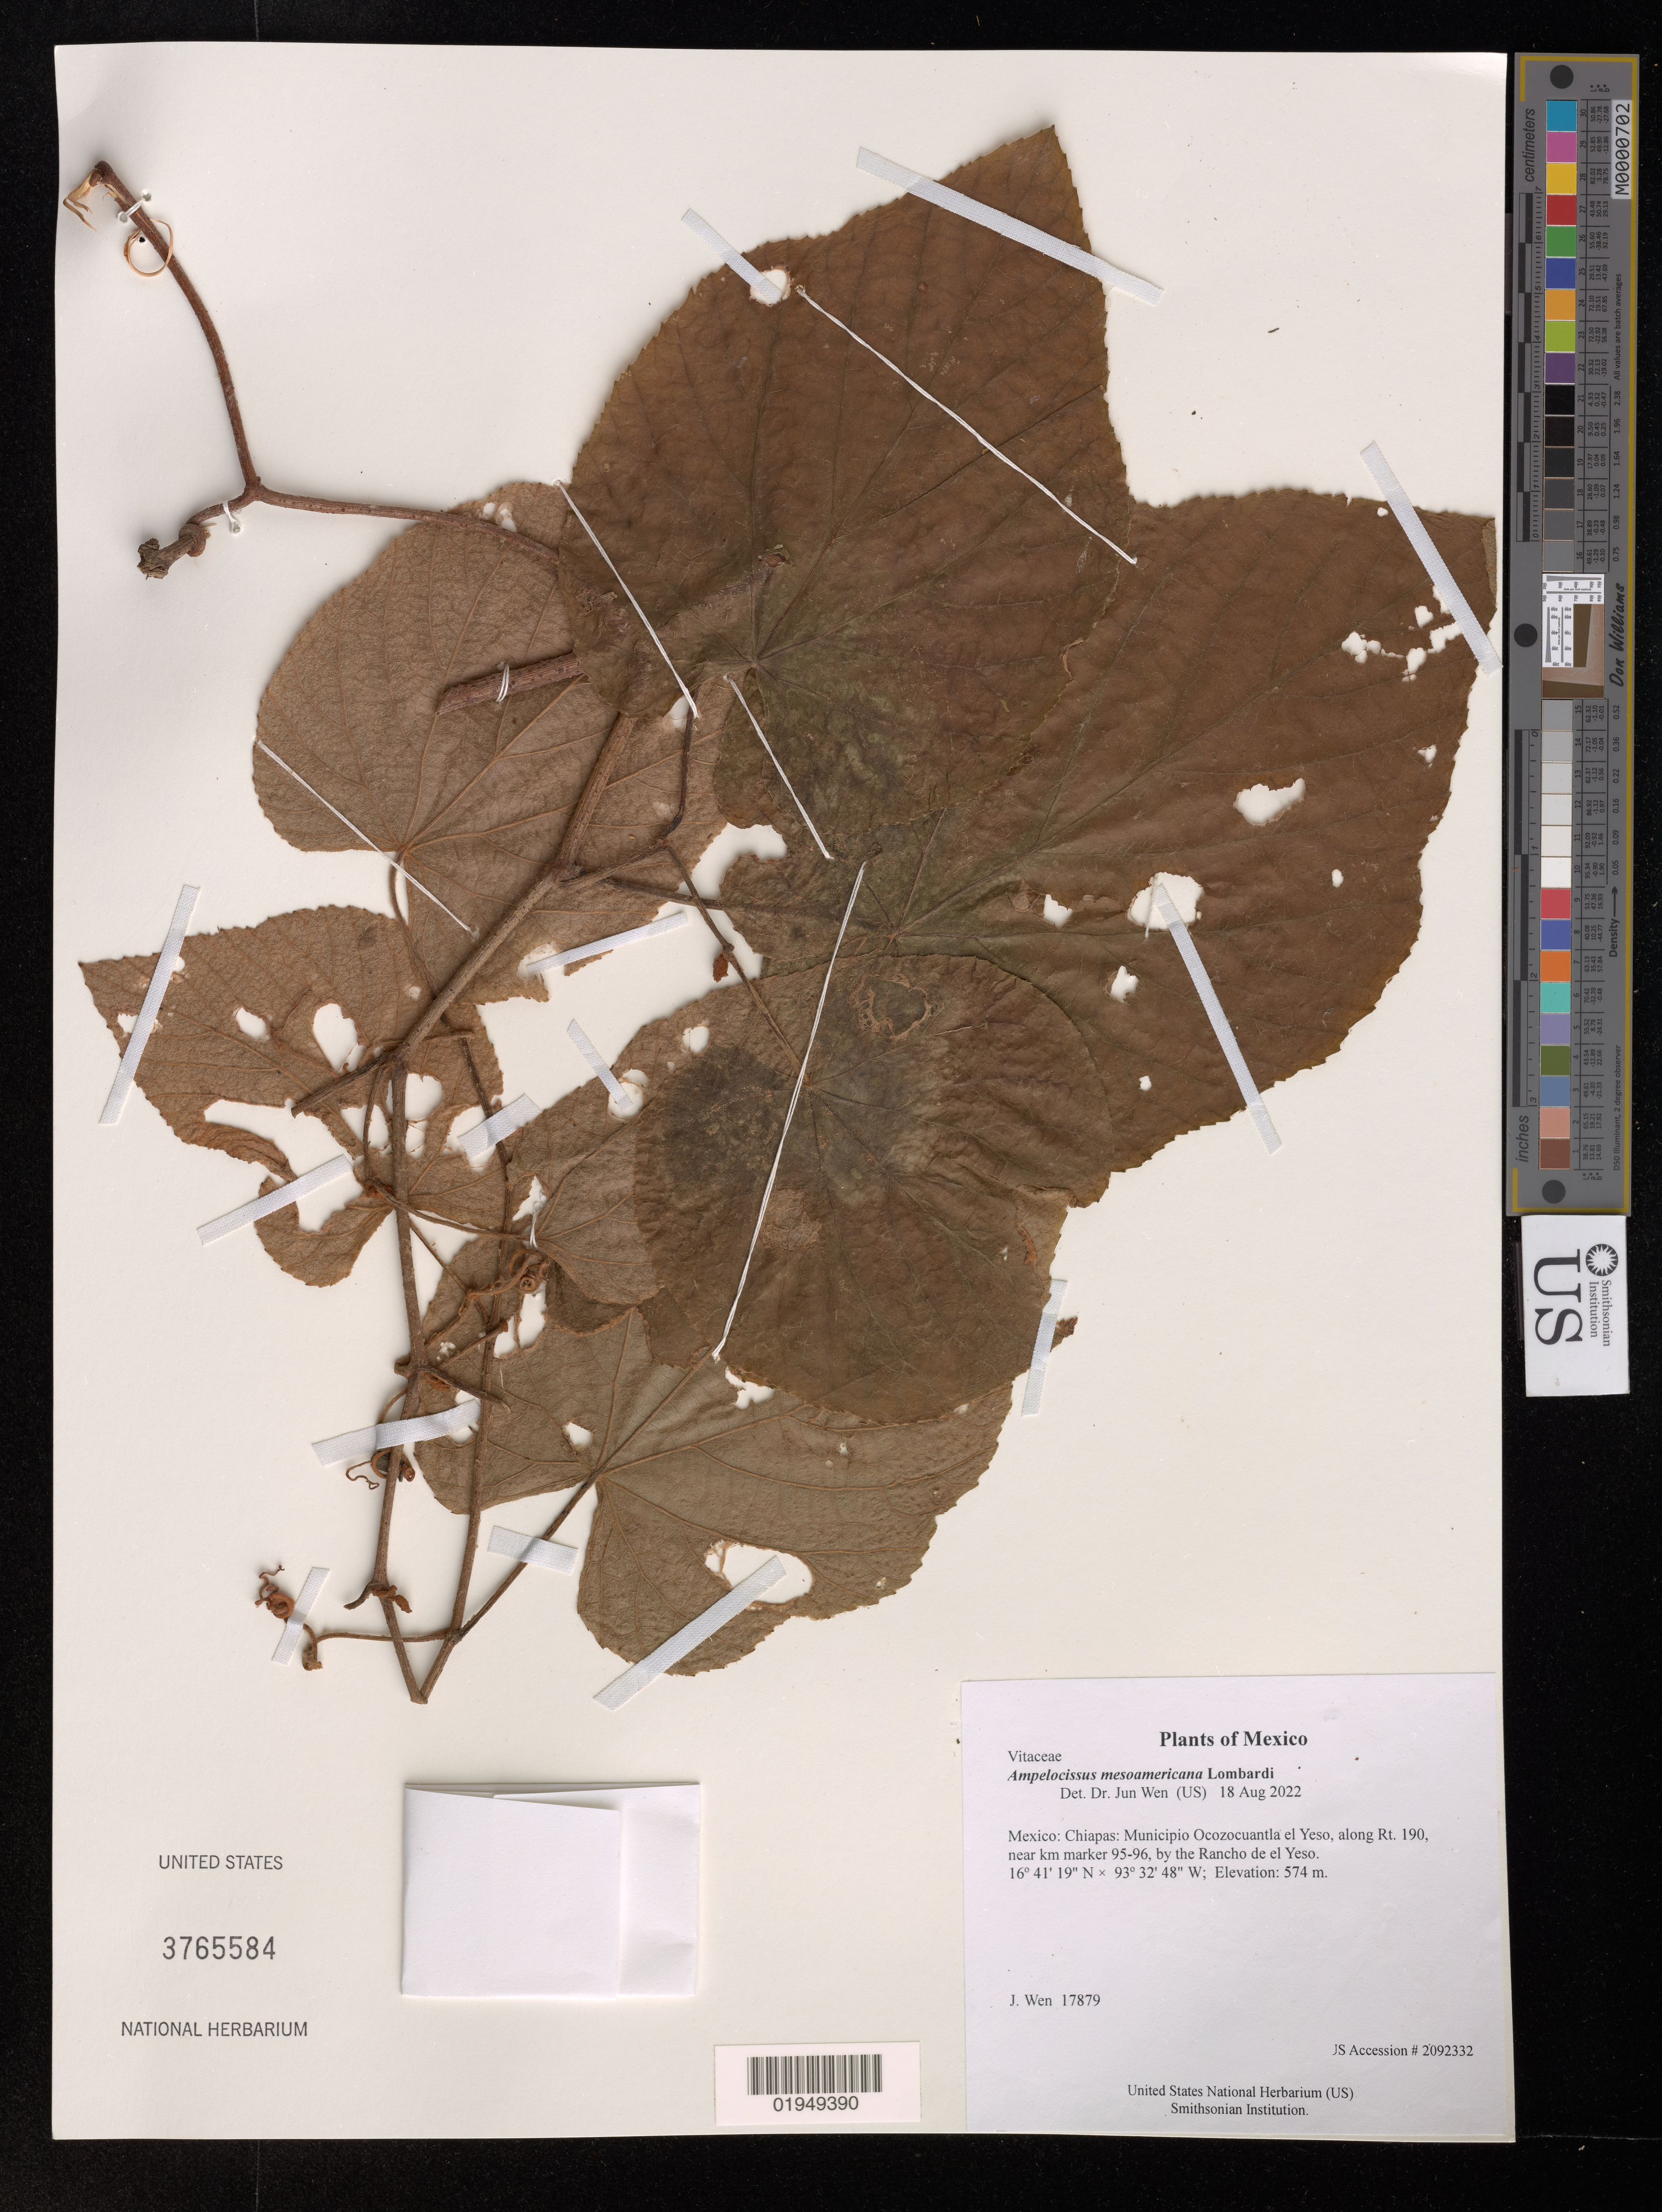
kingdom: Plantae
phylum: Tracheophyta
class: Magnoliopsida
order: Vitales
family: Vitaceae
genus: Ampelocissus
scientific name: Ampelocissus mesoamericana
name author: Lombardi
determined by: Wen, Jun, (BOT), Smithsonian Institution - National Museum of Natural History (UNITED STATES)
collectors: J. Wen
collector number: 17879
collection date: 2022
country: Mexico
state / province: Chiapas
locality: Municipio Ocozocuantla el Yeso, along Rt. 190, near km marker 95-96, by the Rancho de el Yeso.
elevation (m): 574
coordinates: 16 4119 N, 93 3248 W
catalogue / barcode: US 3765584